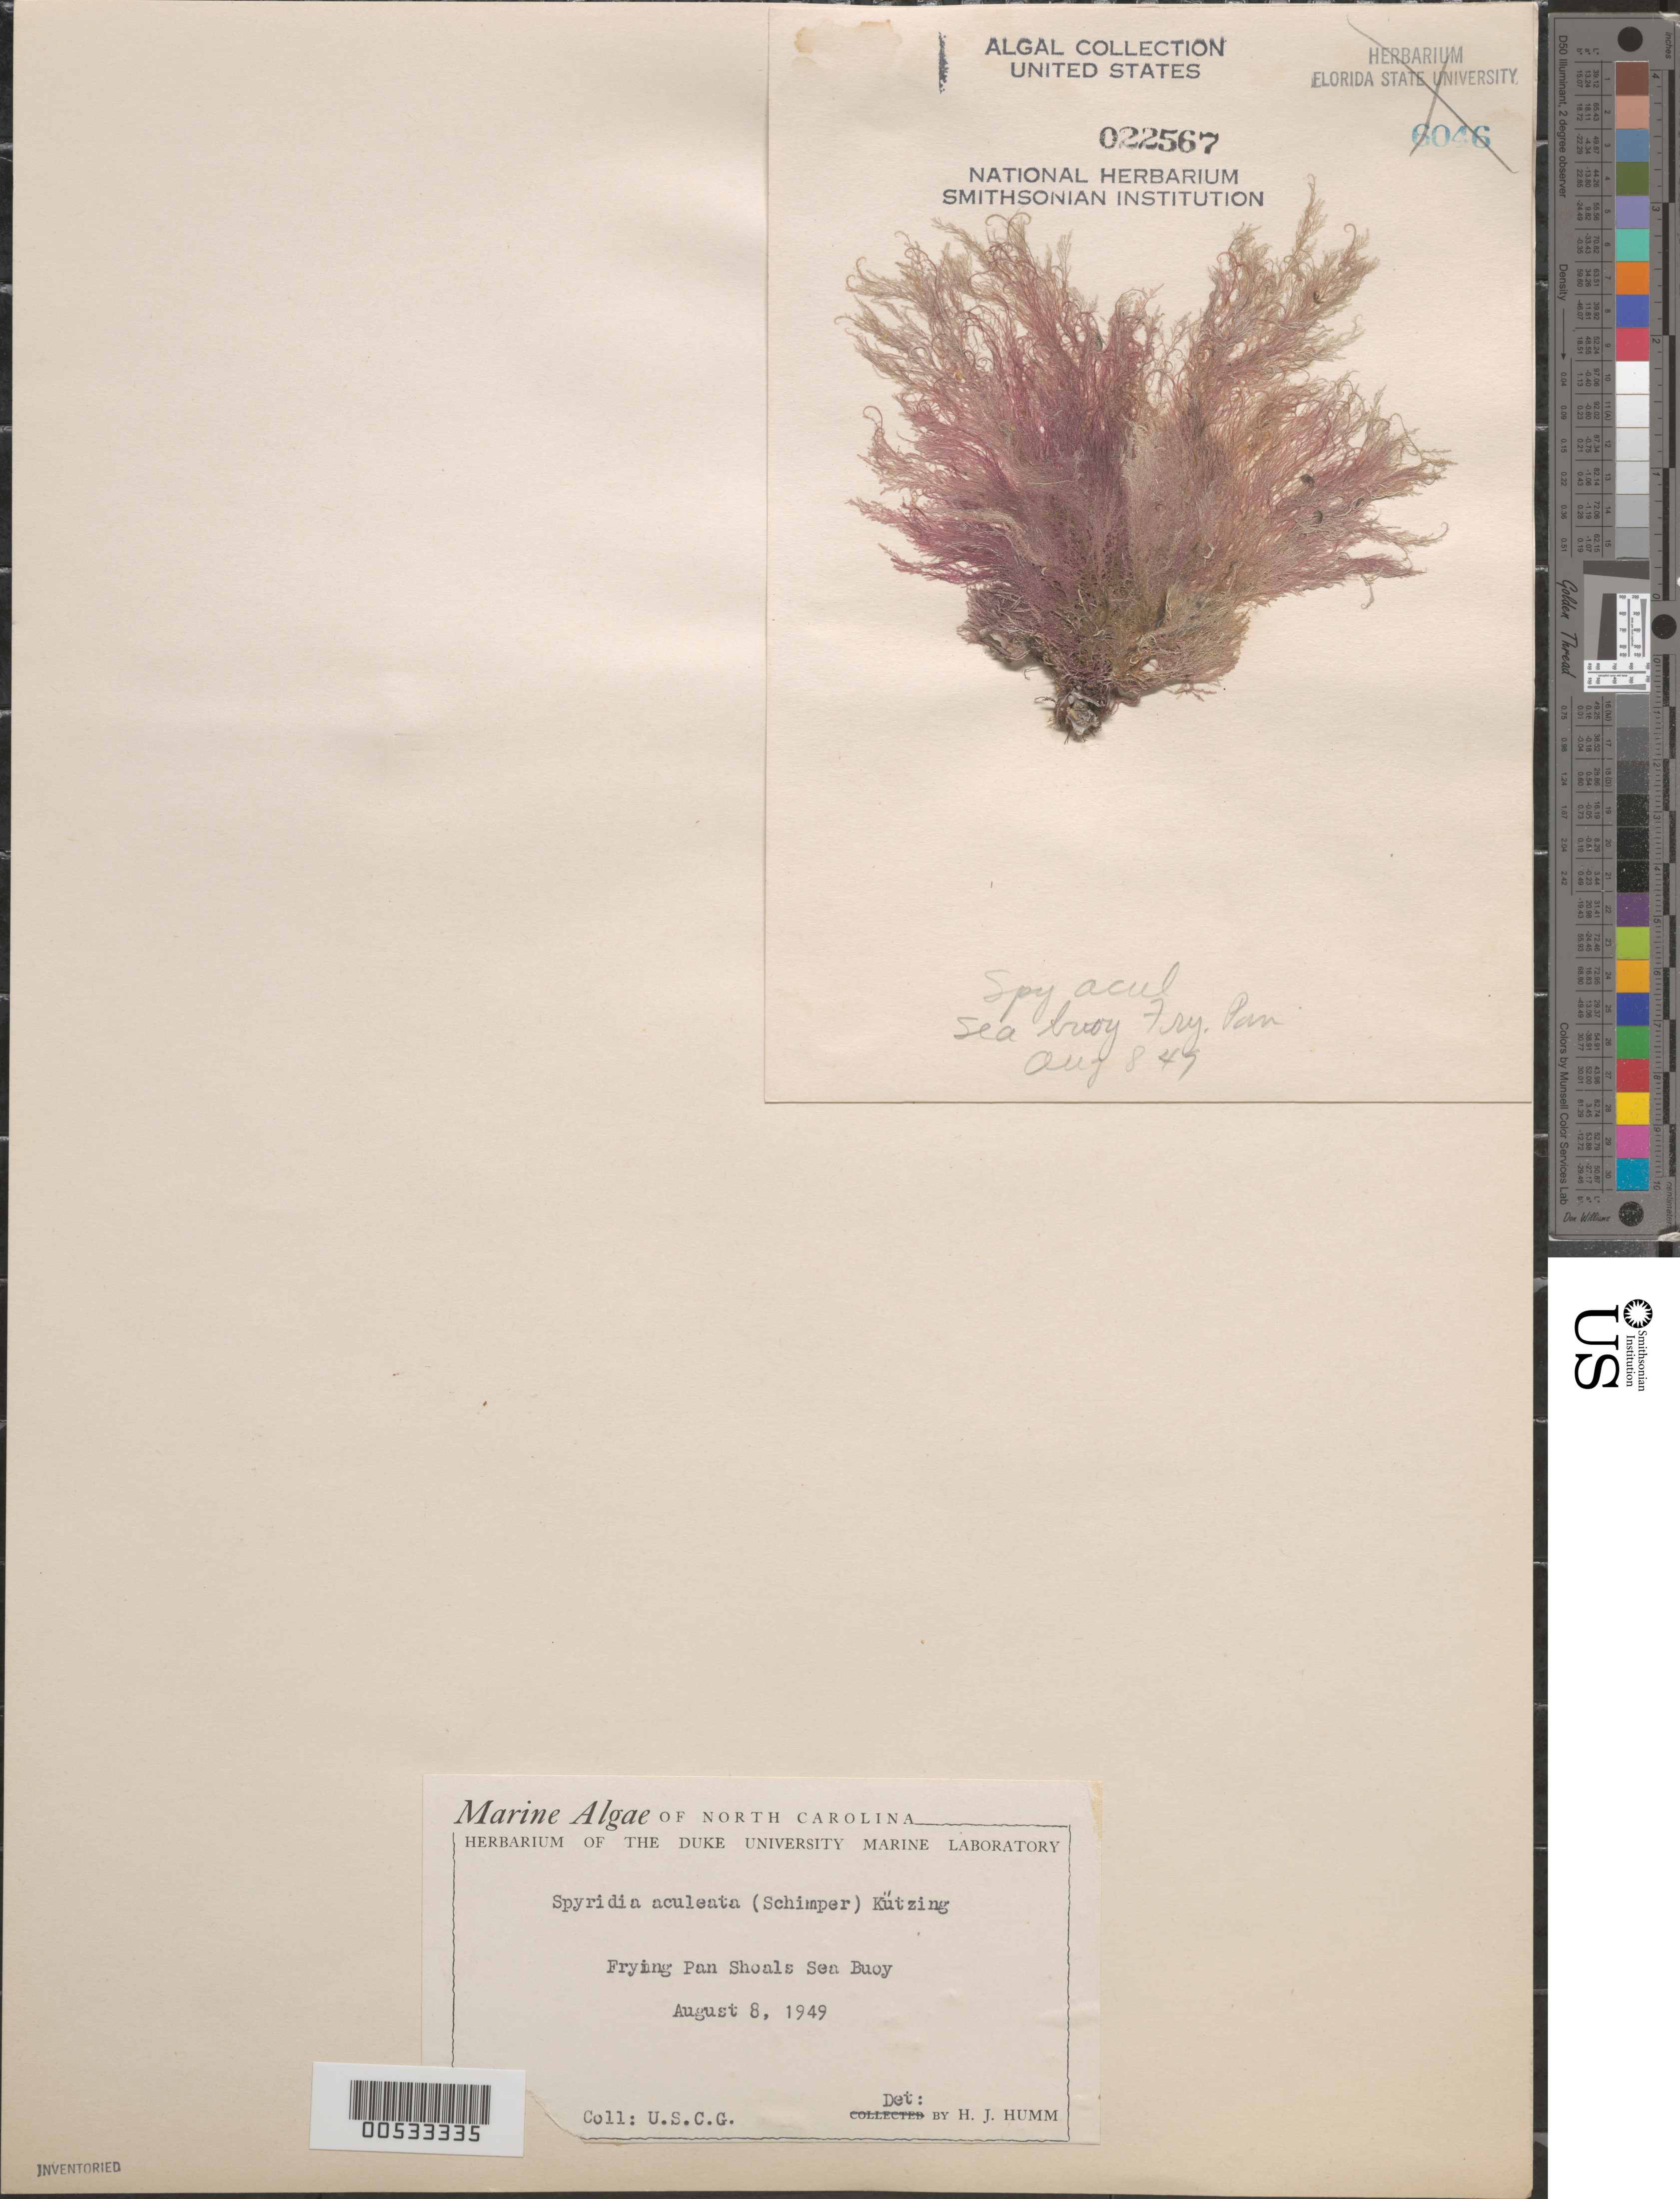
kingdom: Plantae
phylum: Rhodophyta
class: Florideophyceae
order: Ceramiales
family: Spyridiaceae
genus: Spyridia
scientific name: Spyridia aculeata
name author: (C. Agardh ex Decne.) Kütz.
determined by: Humm, Harold J.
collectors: U.S. Coast Guard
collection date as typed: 08 Aug 1949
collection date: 1949-08-08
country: United States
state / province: North Carolina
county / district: Carteret County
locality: Frying Pan Shoals sea buoy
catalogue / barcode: US 22567